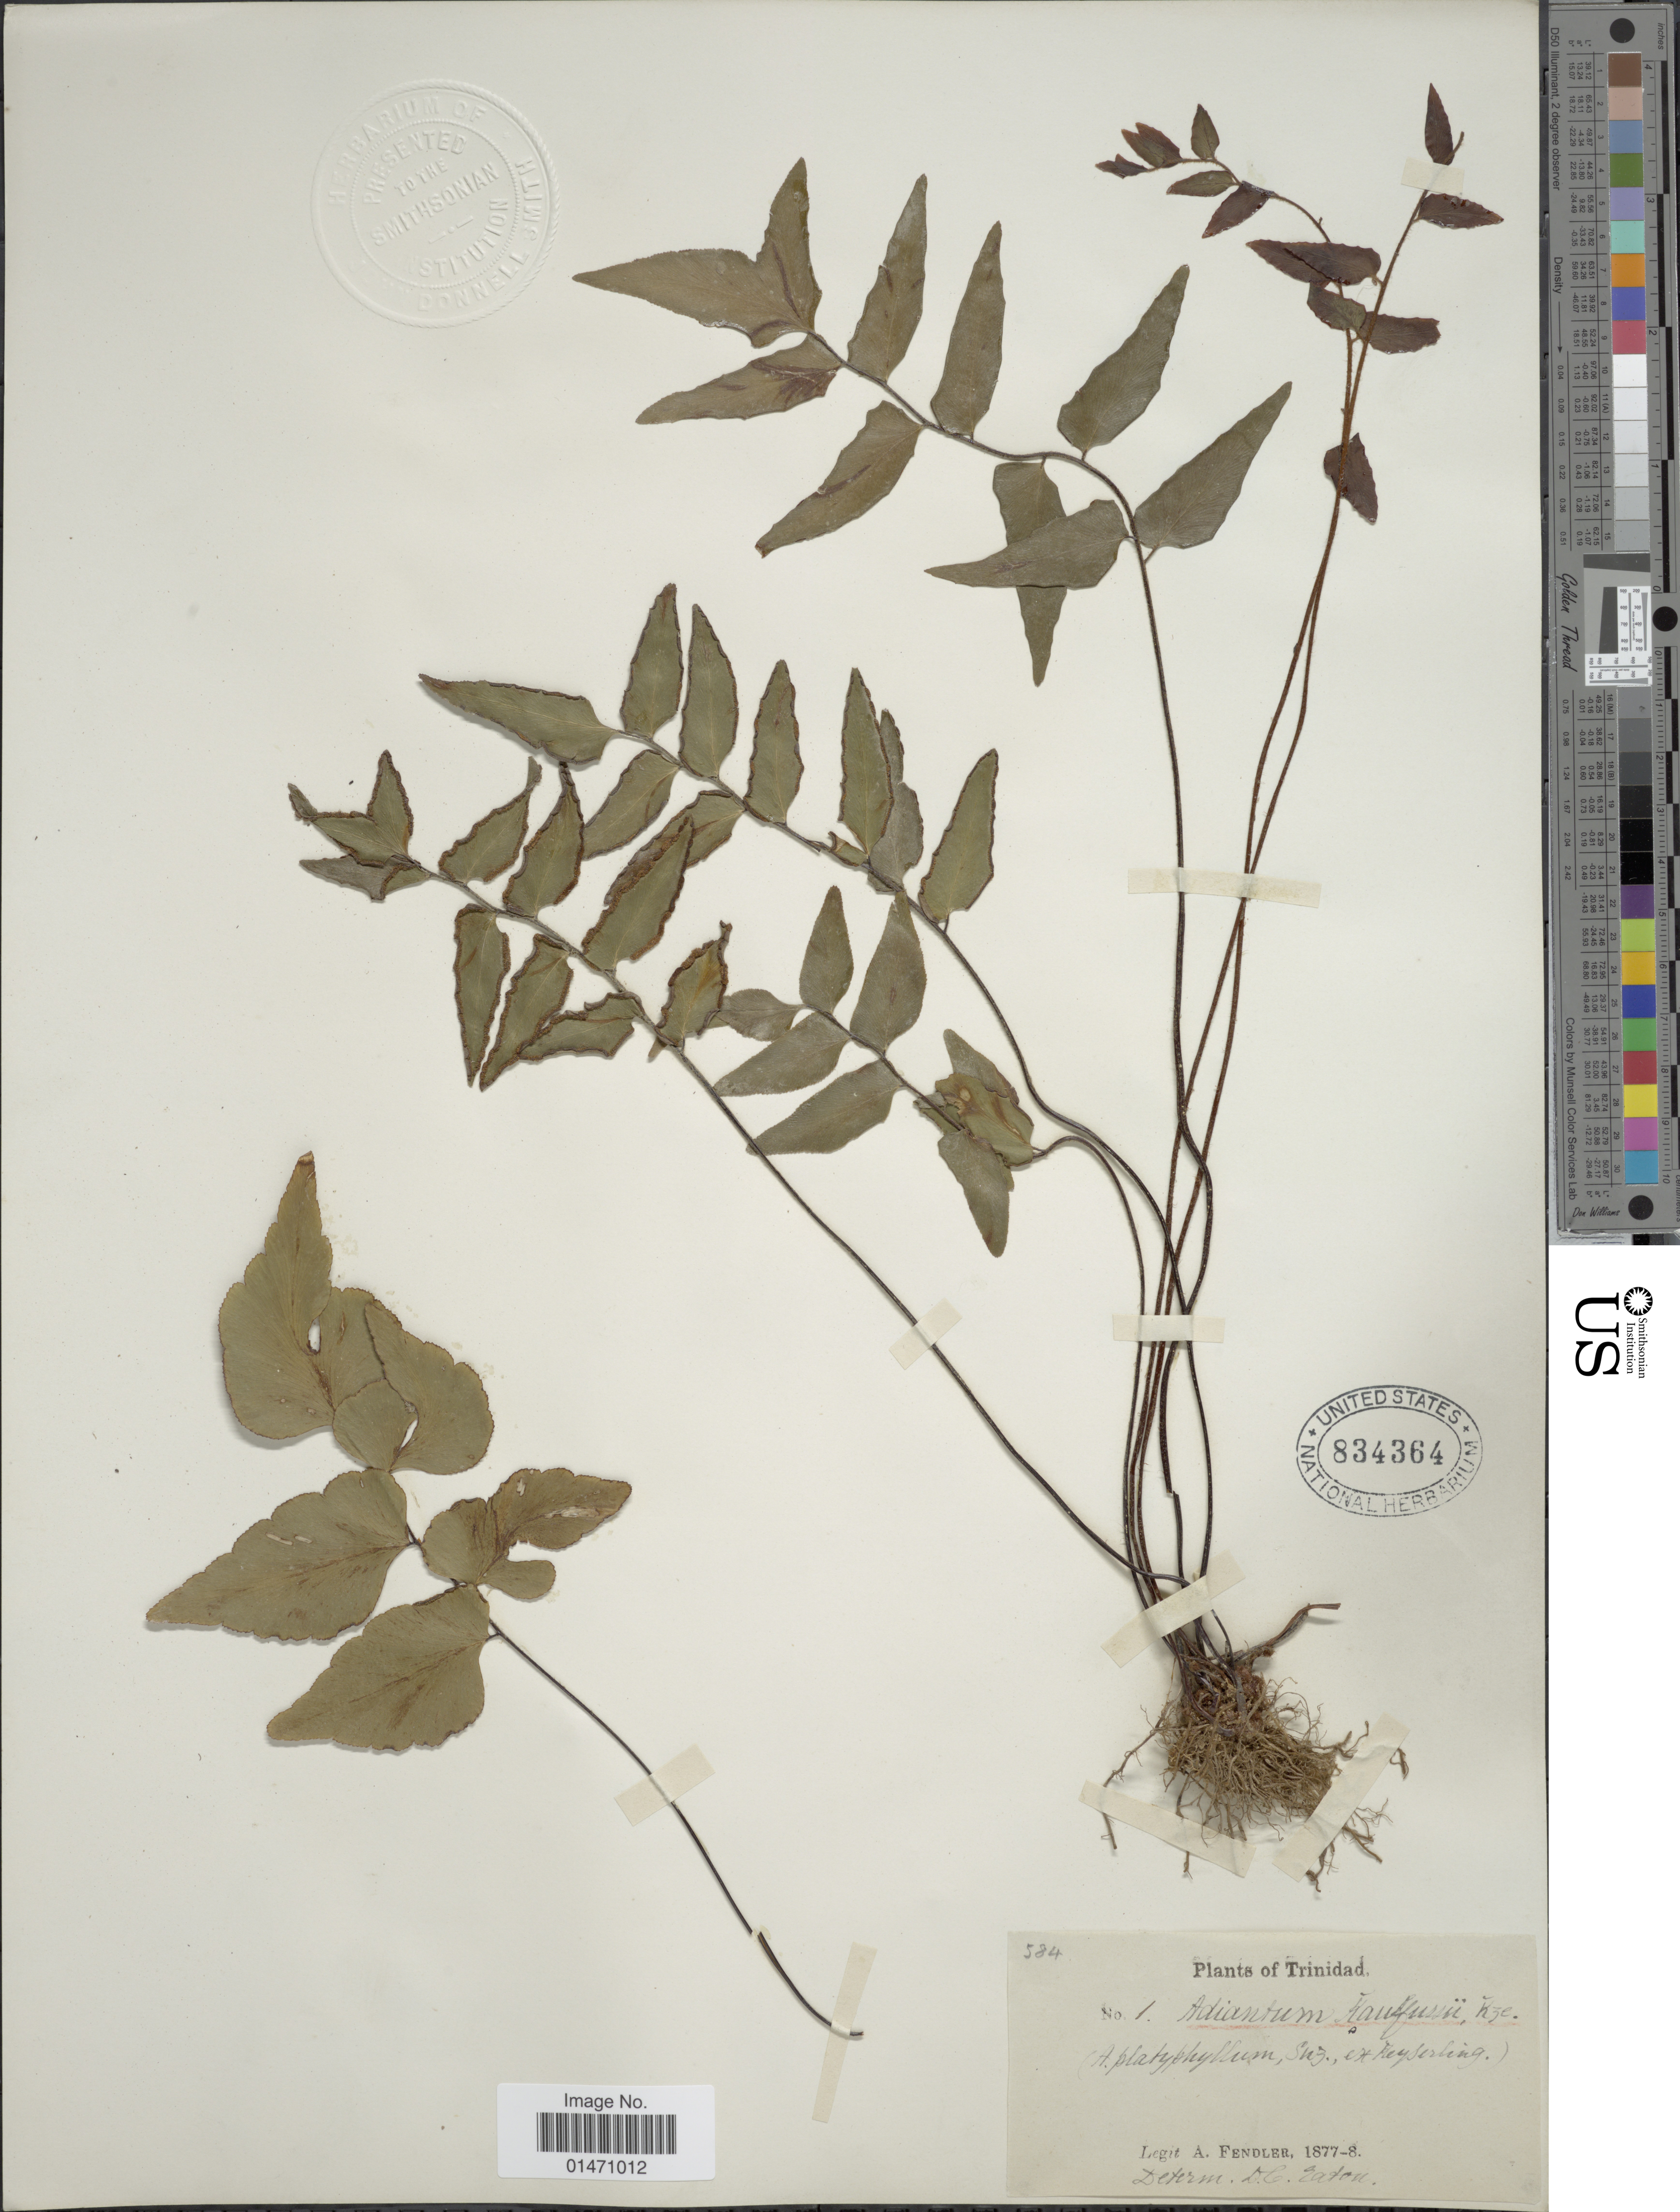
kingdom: Plantae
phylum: Tracheophyta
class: Polypodiopsida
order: Polypodiales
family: Pteridaceae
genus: Adiantum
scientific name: Adiantum petiolatum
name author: Desv.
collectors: A. Fendler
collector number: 584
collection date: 1877/1878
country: Trinidad and Tobago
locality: Plants of Trinidad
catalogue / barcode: US 834364